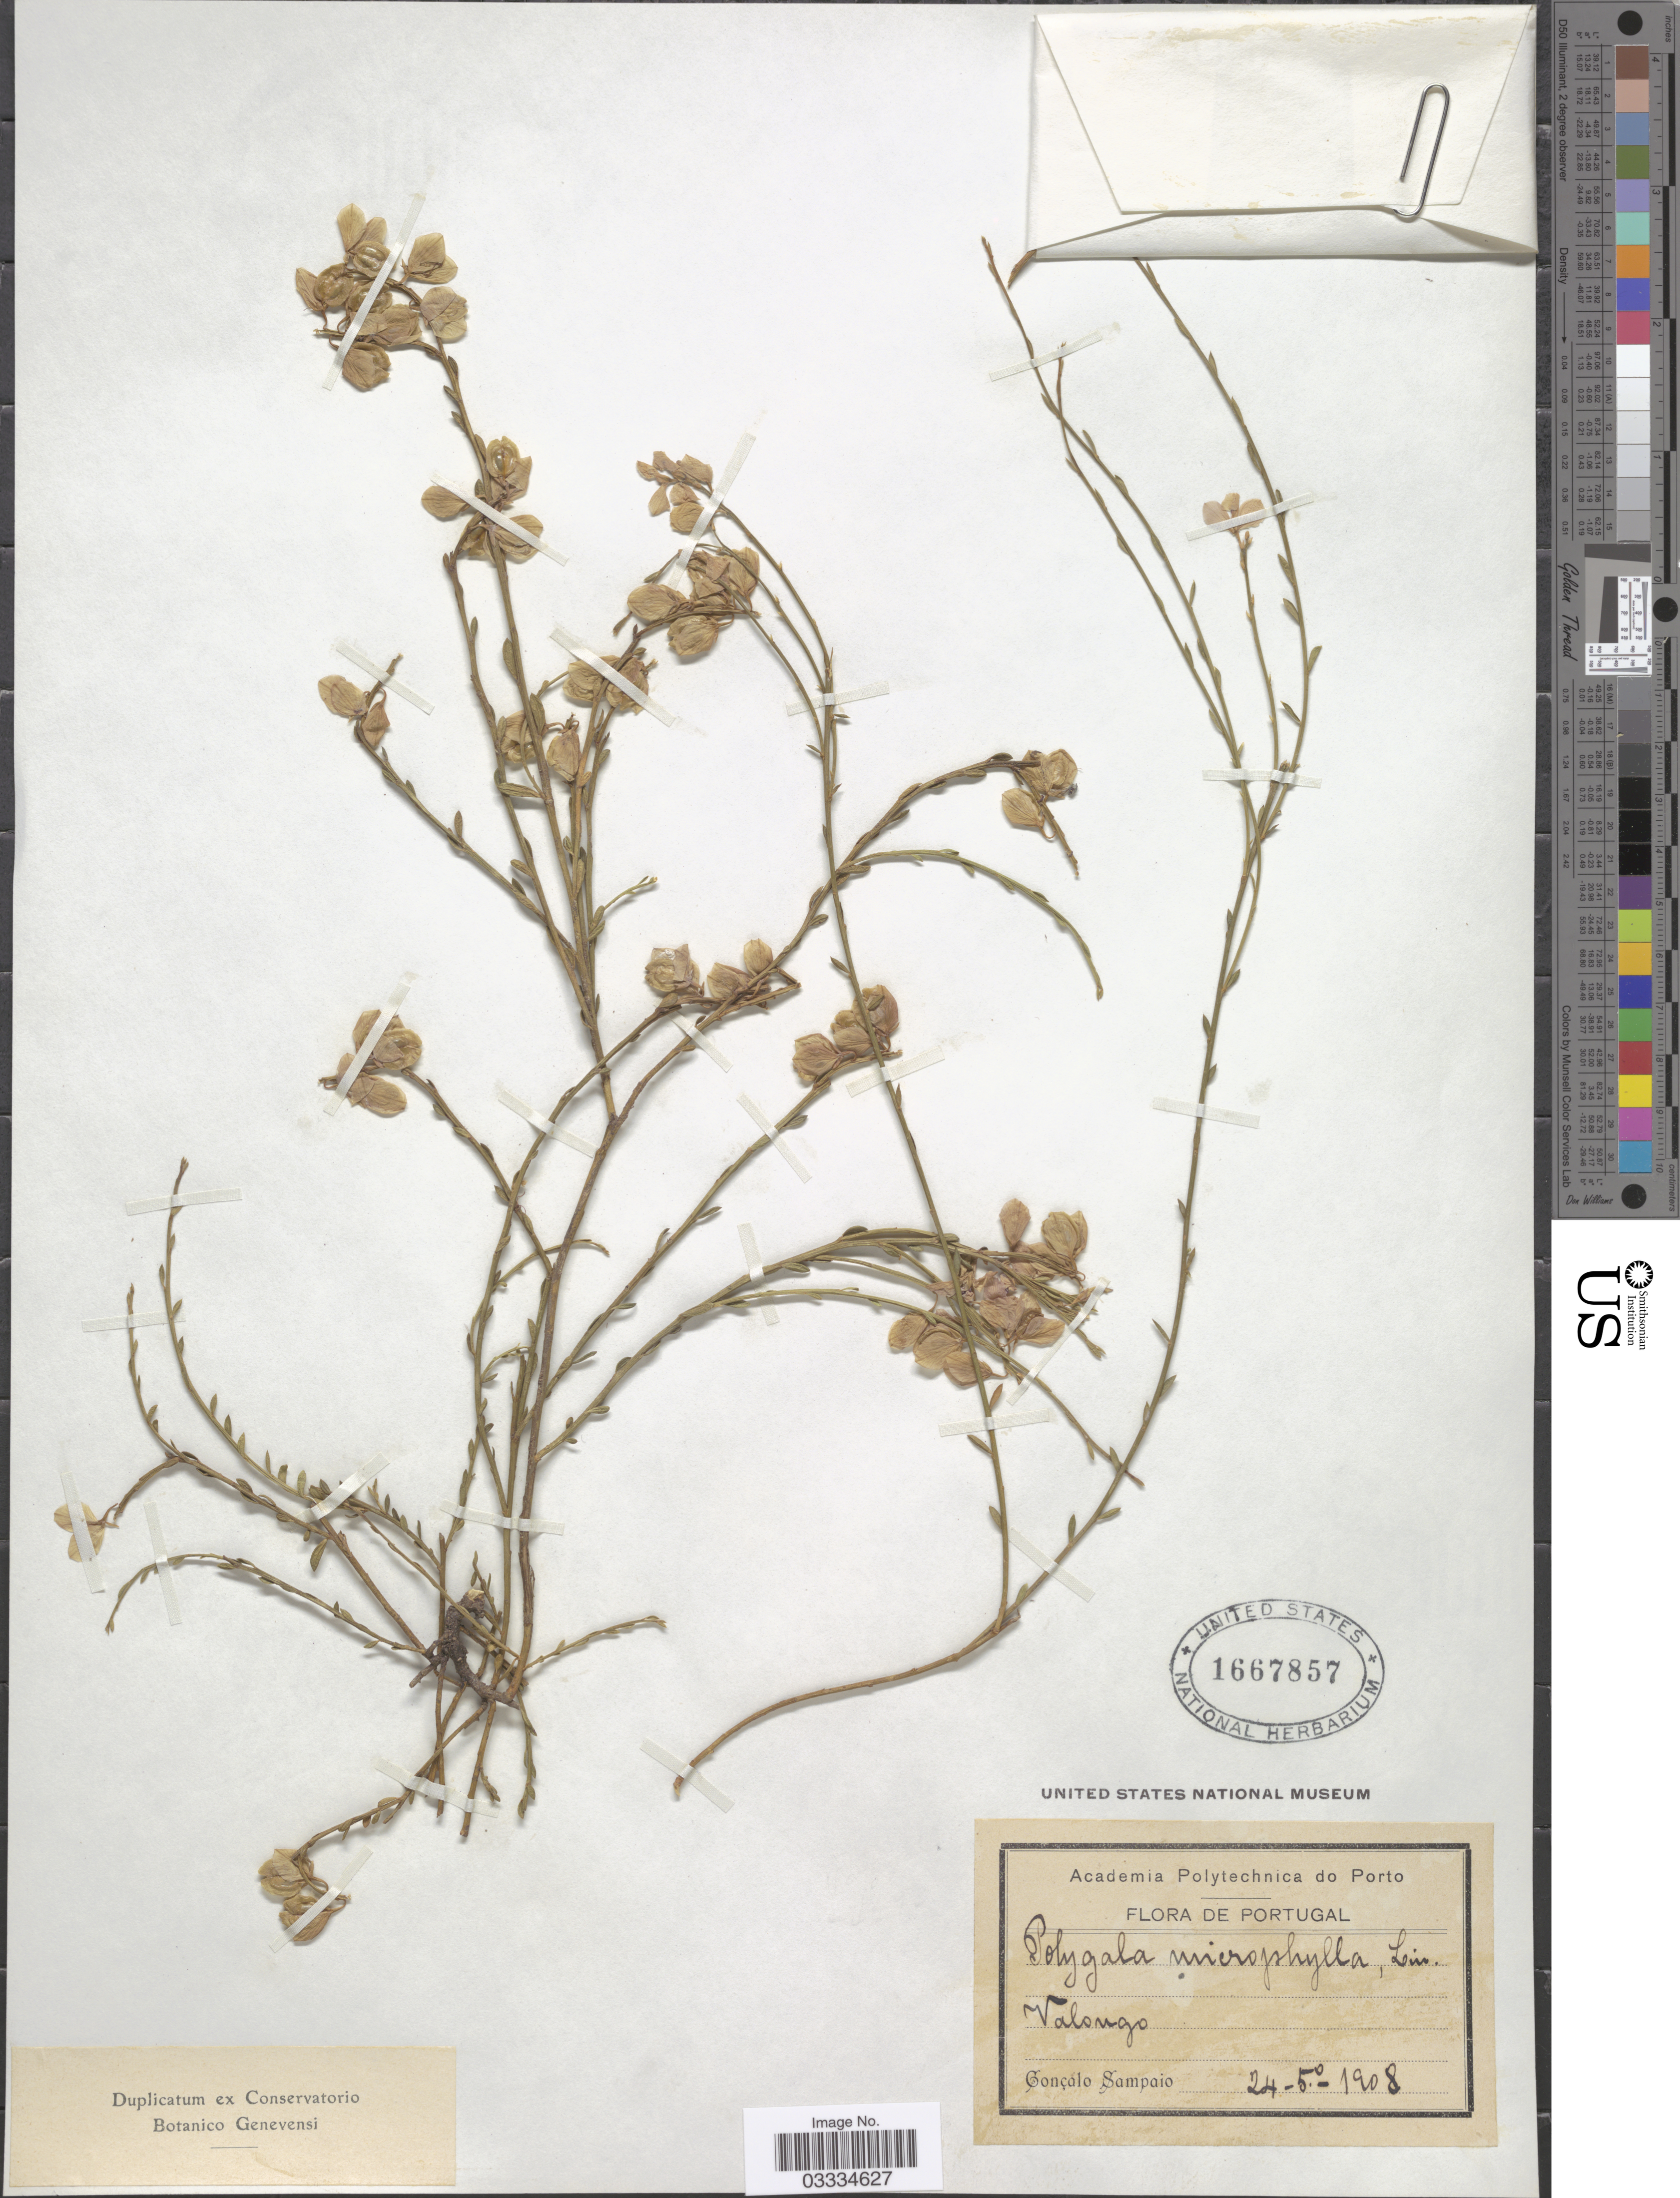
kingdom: Plantae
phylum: Tracheophyta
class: Magnoliopsida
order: Fabales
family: Polygalaceae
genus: Polygala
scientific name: Polygala microphylla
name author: L.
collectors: G. A. Sampaio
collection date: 1908-05-24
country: Portugal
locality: Valongo.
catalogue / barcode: US 1667857